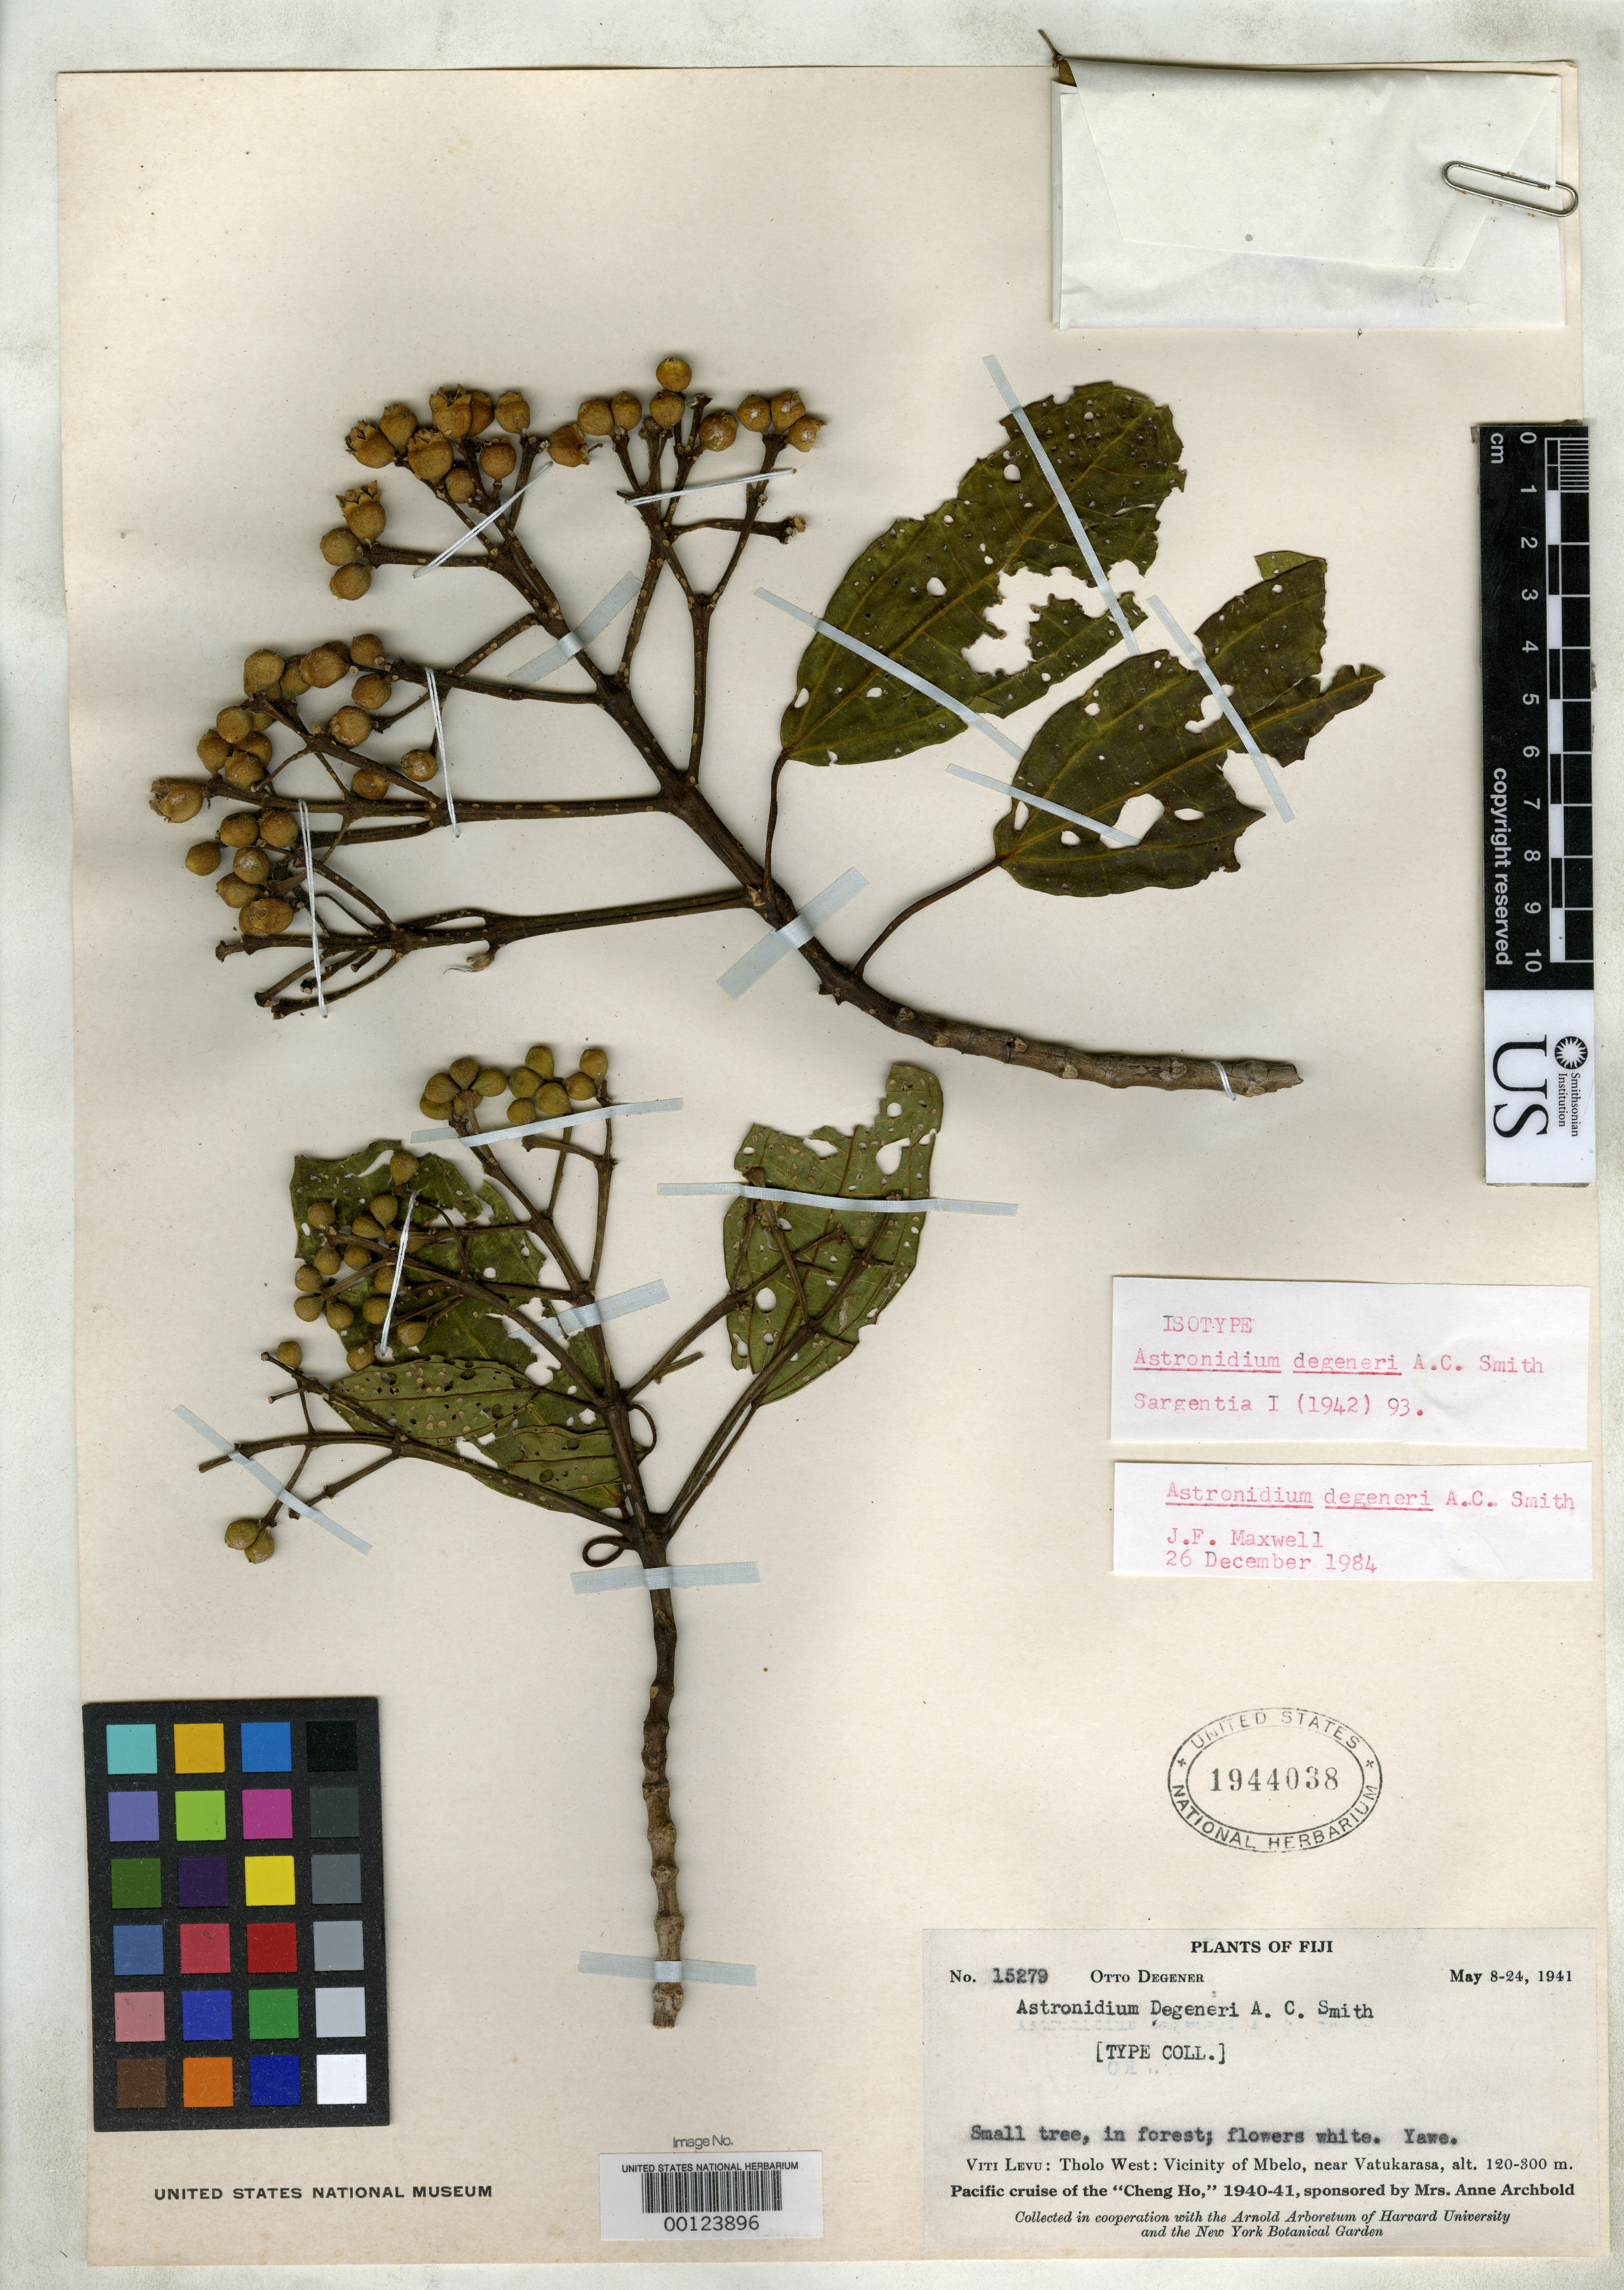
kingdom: Plantae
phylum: Tracheophyta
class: Magnoliopsida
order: Myrtales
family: Melastomataceae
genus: Astronidium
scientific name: Astronidium degeneri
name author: A.C. Sm.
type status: Isotype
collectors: O. Degener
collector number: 15279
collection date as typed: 15 May 1941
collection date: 1941-05-15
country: Fiji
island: Viti Levu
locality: Tholo west, Yawe, vicinity of Mbelo, near Vatukarasa. [Viti Levu Group]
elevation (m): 300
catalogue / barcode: US 1944038